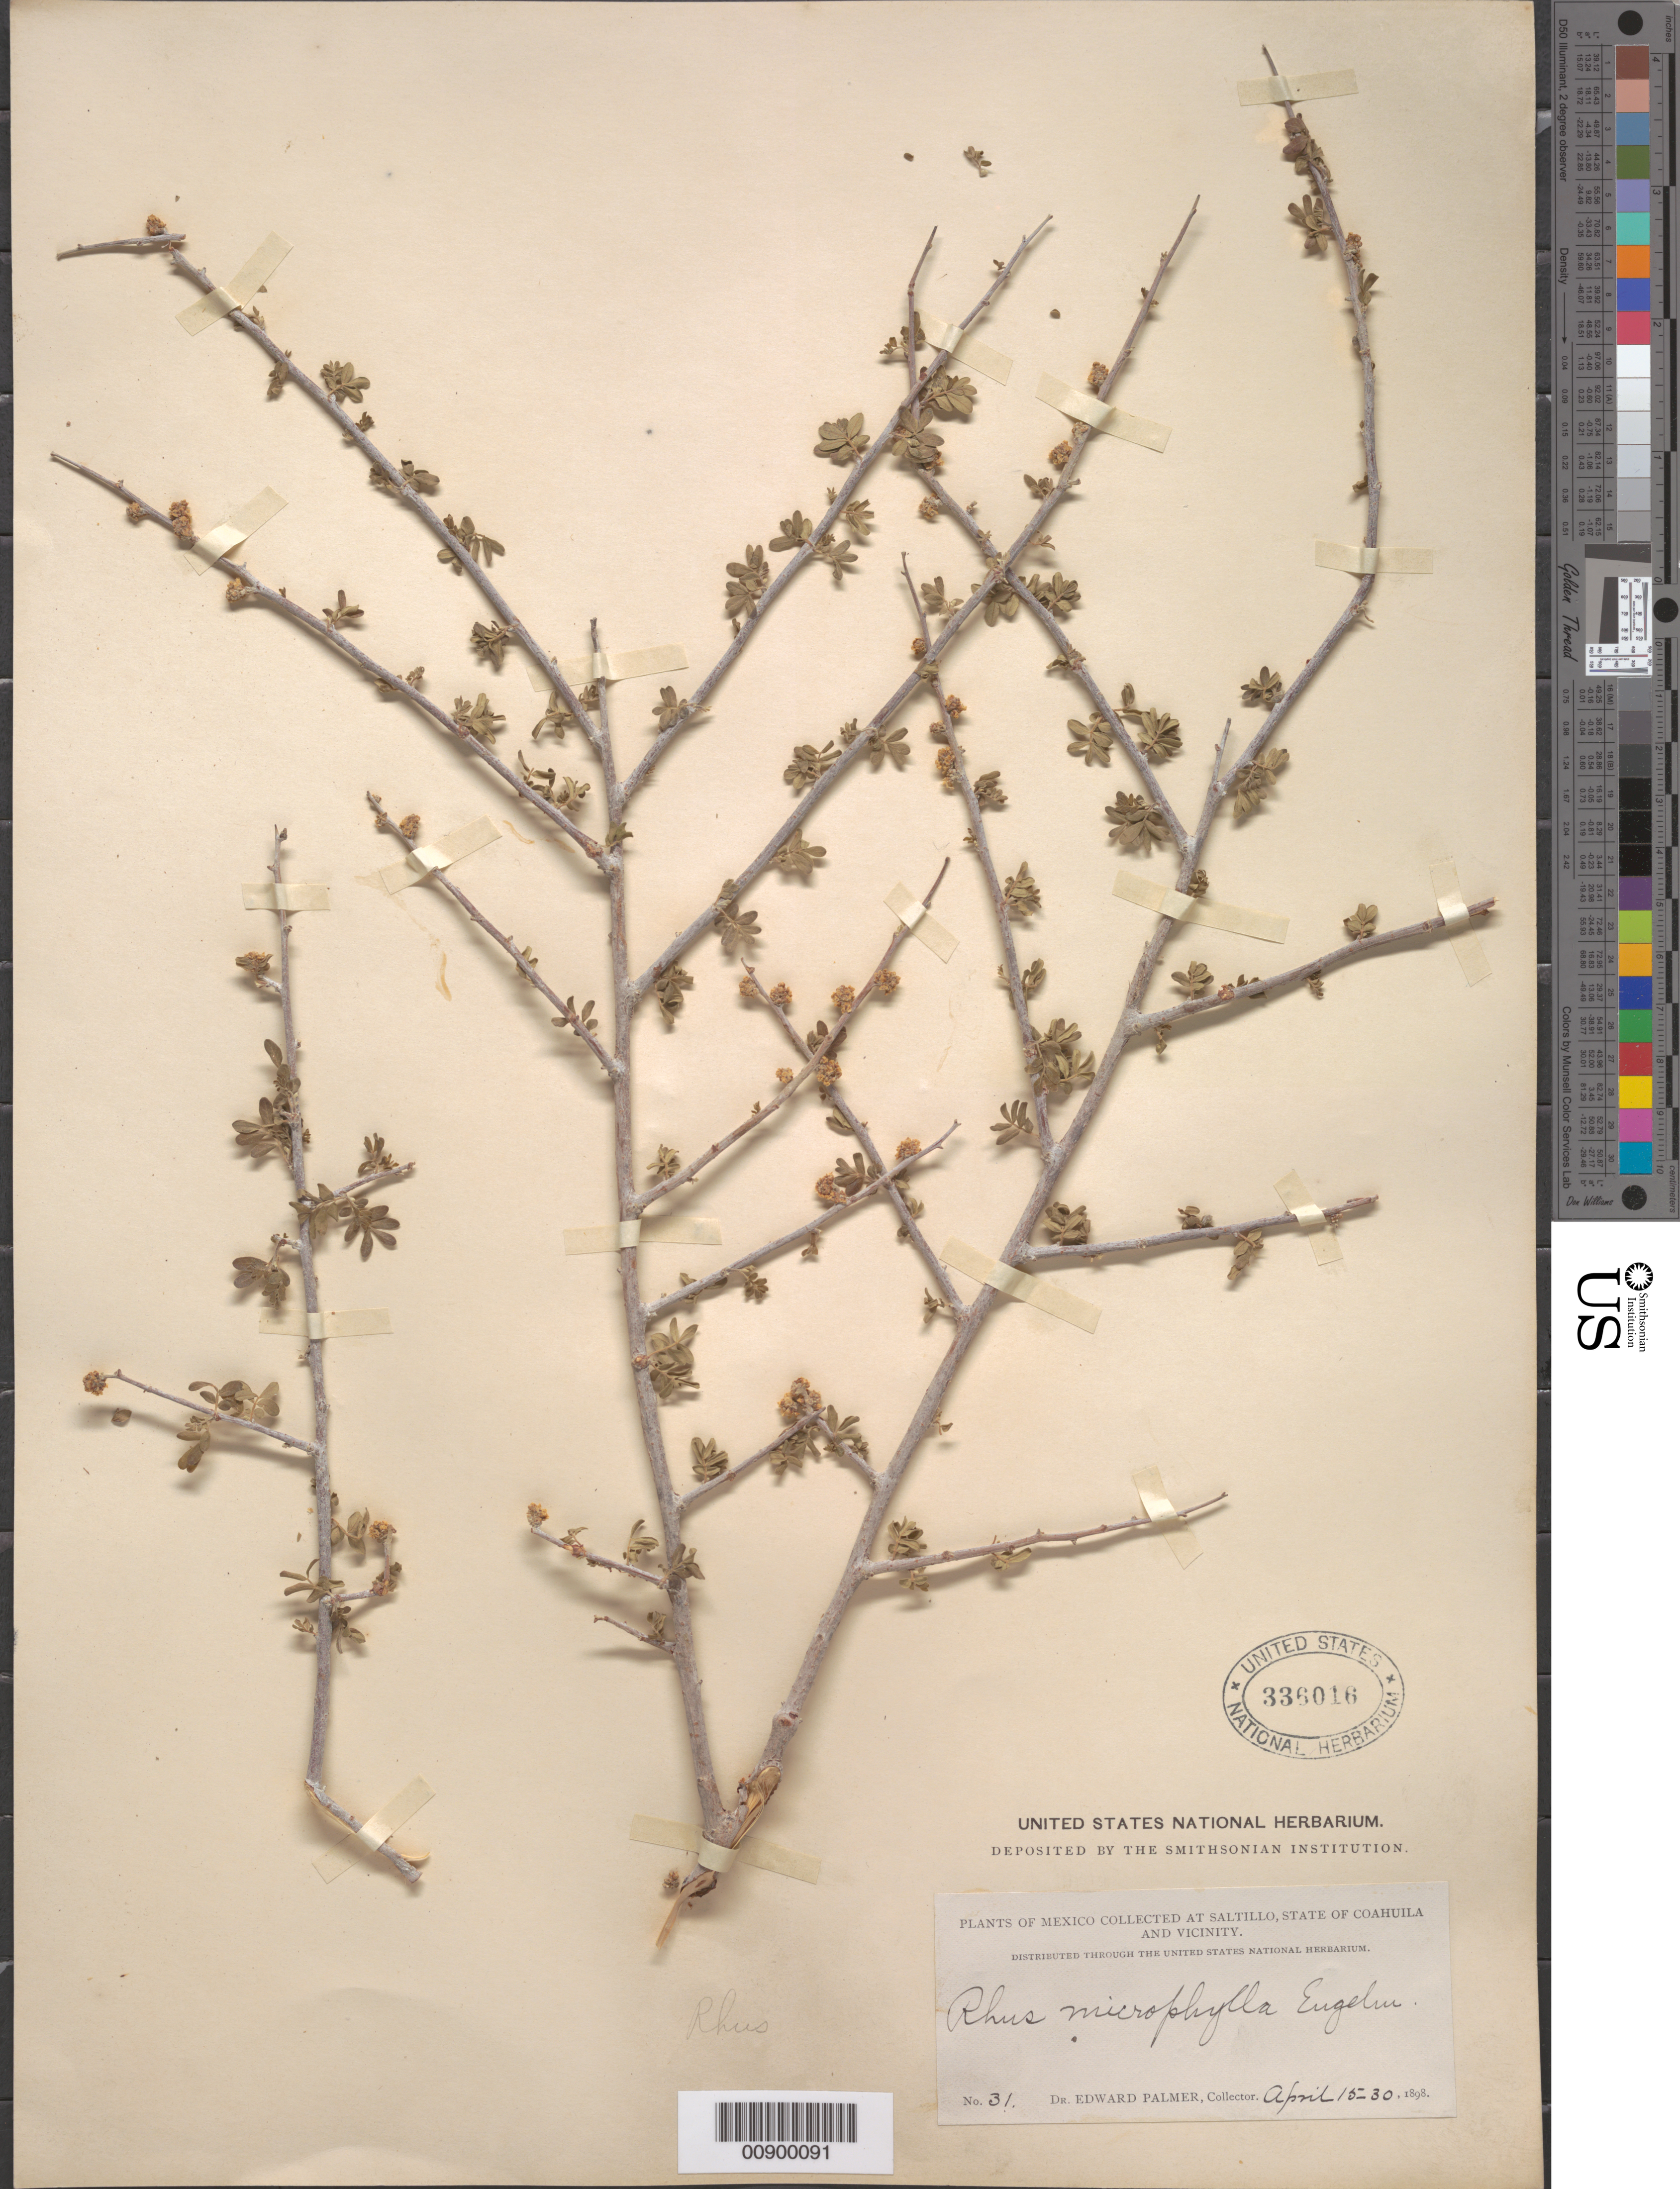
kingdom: Plantae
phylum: Tracheophyta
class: Magnoliopsida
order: Sapindales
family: Anacardiaceae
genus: Rhus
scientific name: Rhus microphylla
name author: Engelm.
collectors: E. Palmer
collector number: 31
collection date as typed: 15 Apr 1898 to 30 Apr 1898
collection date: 1898-04-15/1898-04-30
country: Mexico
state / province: Coahuila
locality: Saltillo, State of Coahuila and vicinity.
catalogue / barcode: US 336016